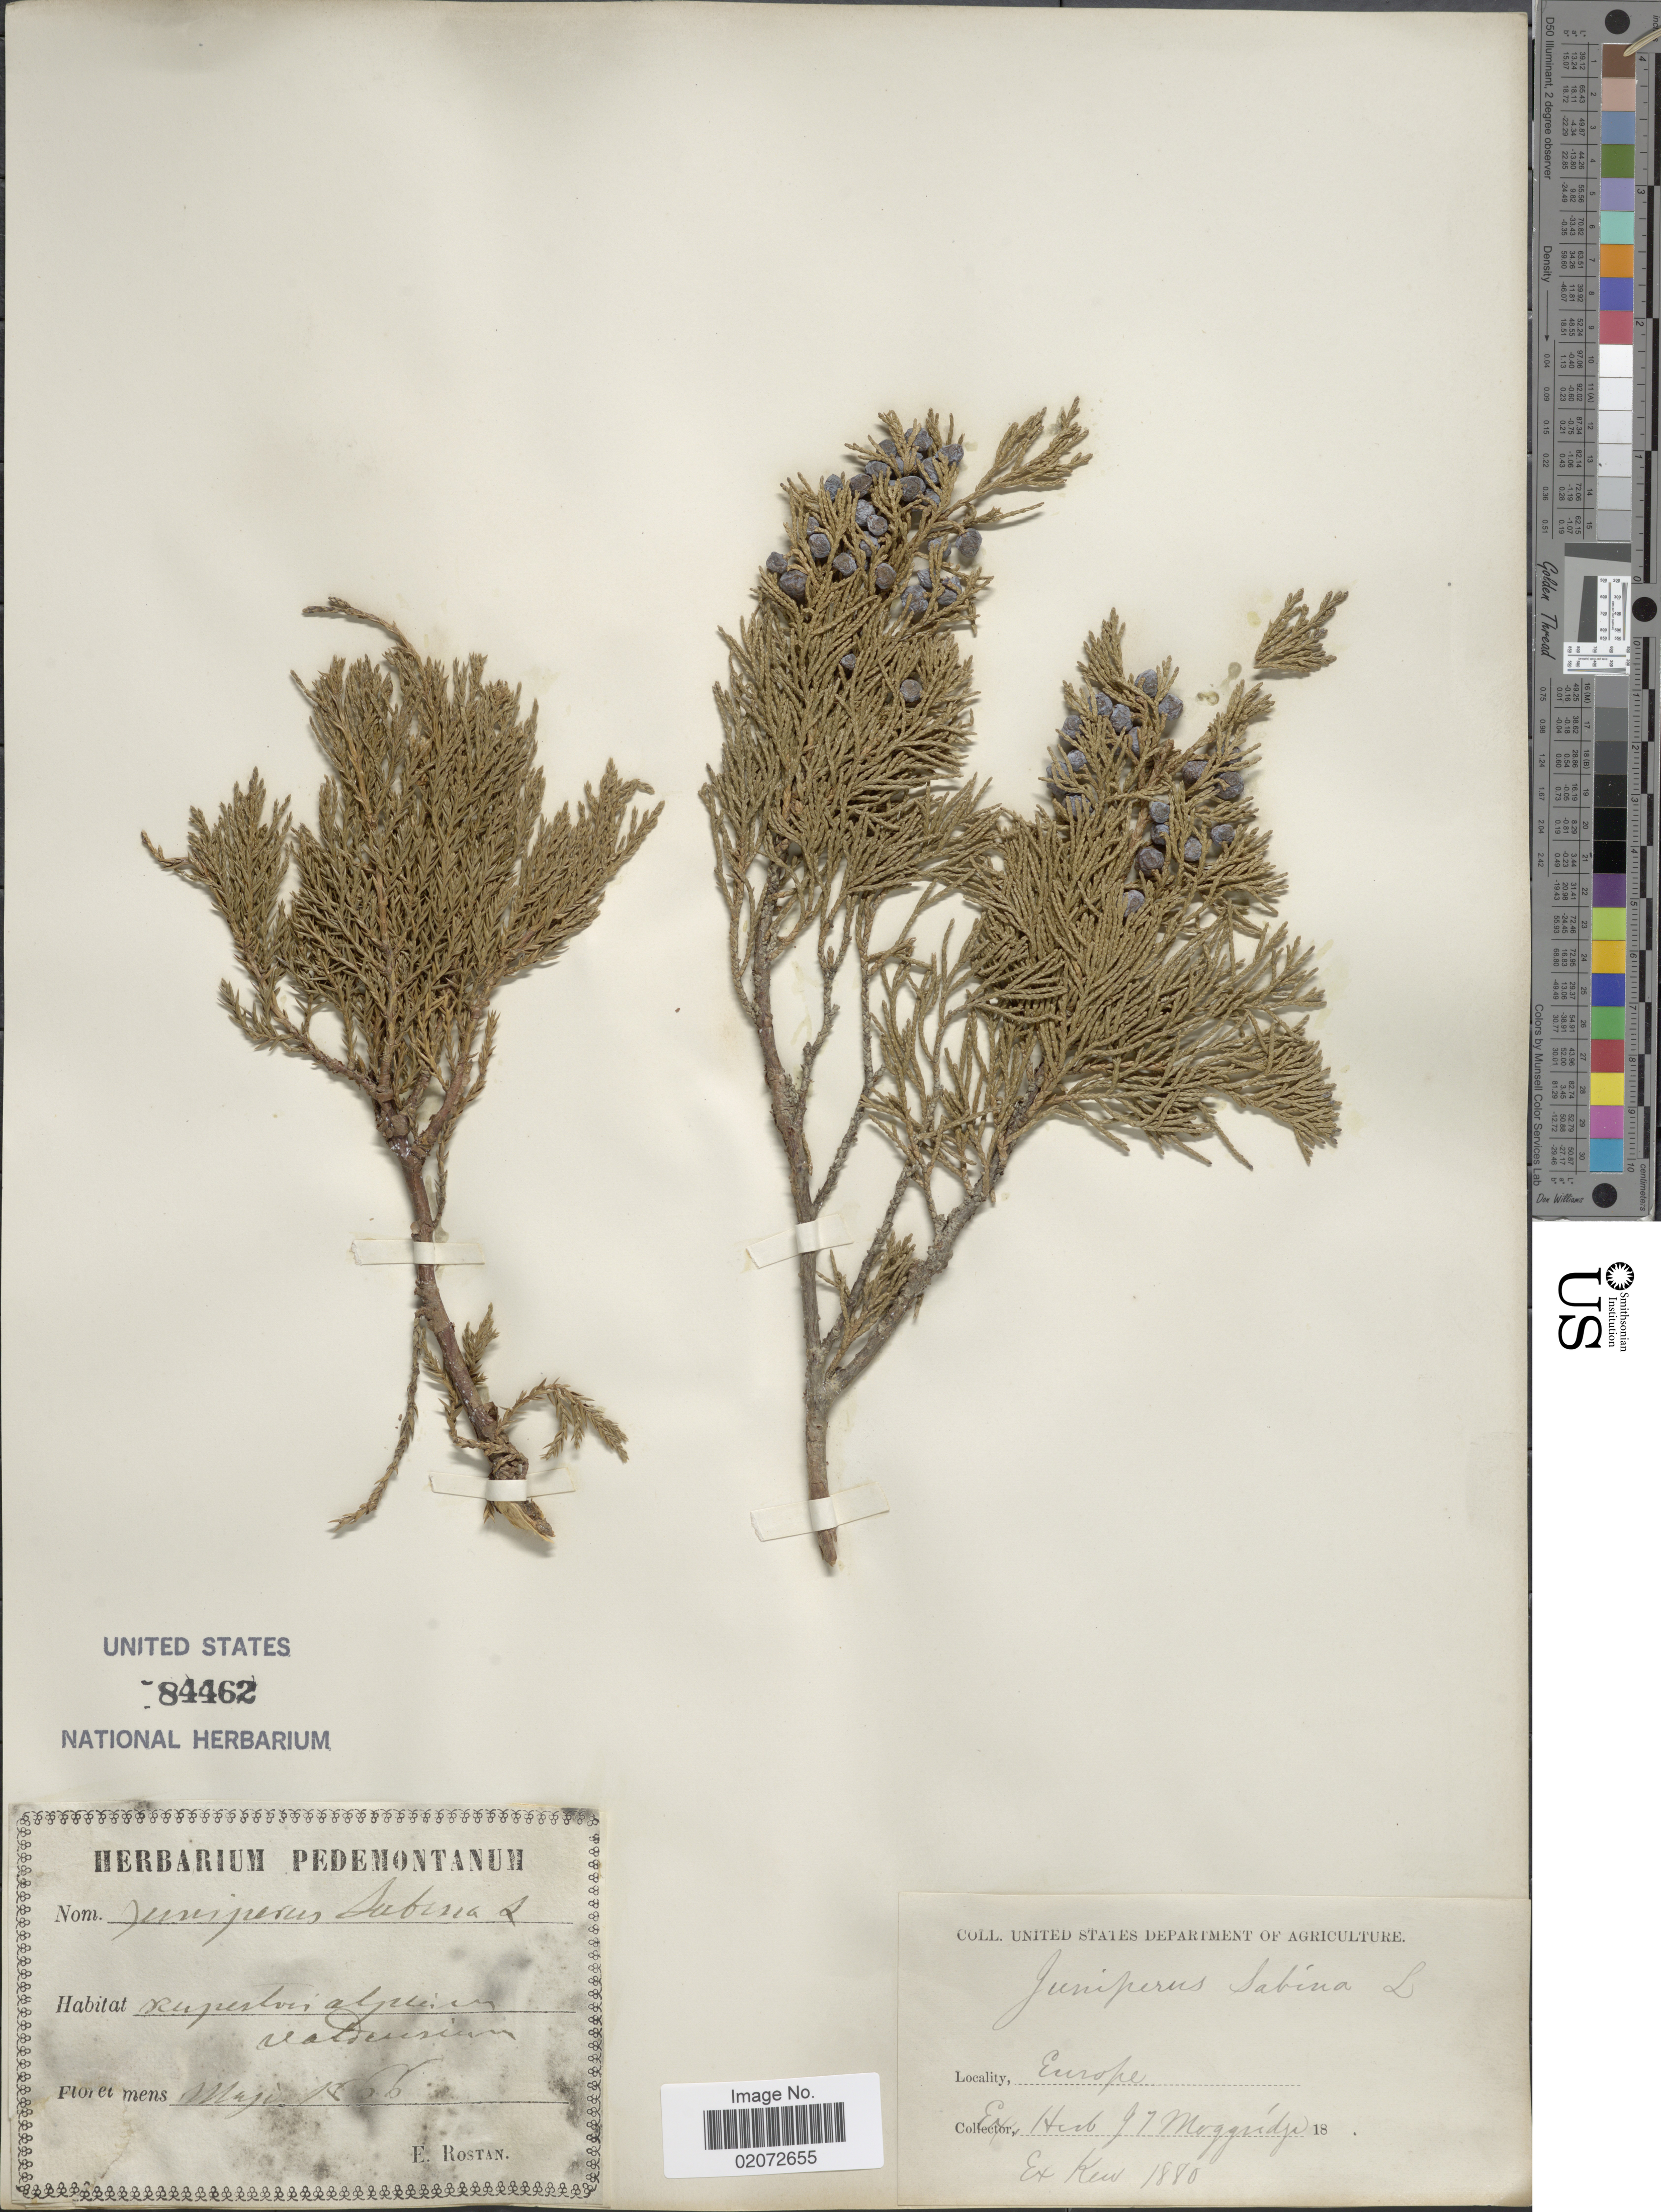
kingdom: Plantae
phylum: Tracheophyta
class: Pinopsida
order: Pinales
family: Cupressaceae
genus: Juniperus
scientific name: Juniperus sabina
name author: L.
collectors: E. Rostan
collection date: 1866-05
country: Italy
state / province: Piedmont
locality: Pedemontanum, kupeatvis alpenis valdensium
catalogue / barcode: US 84462